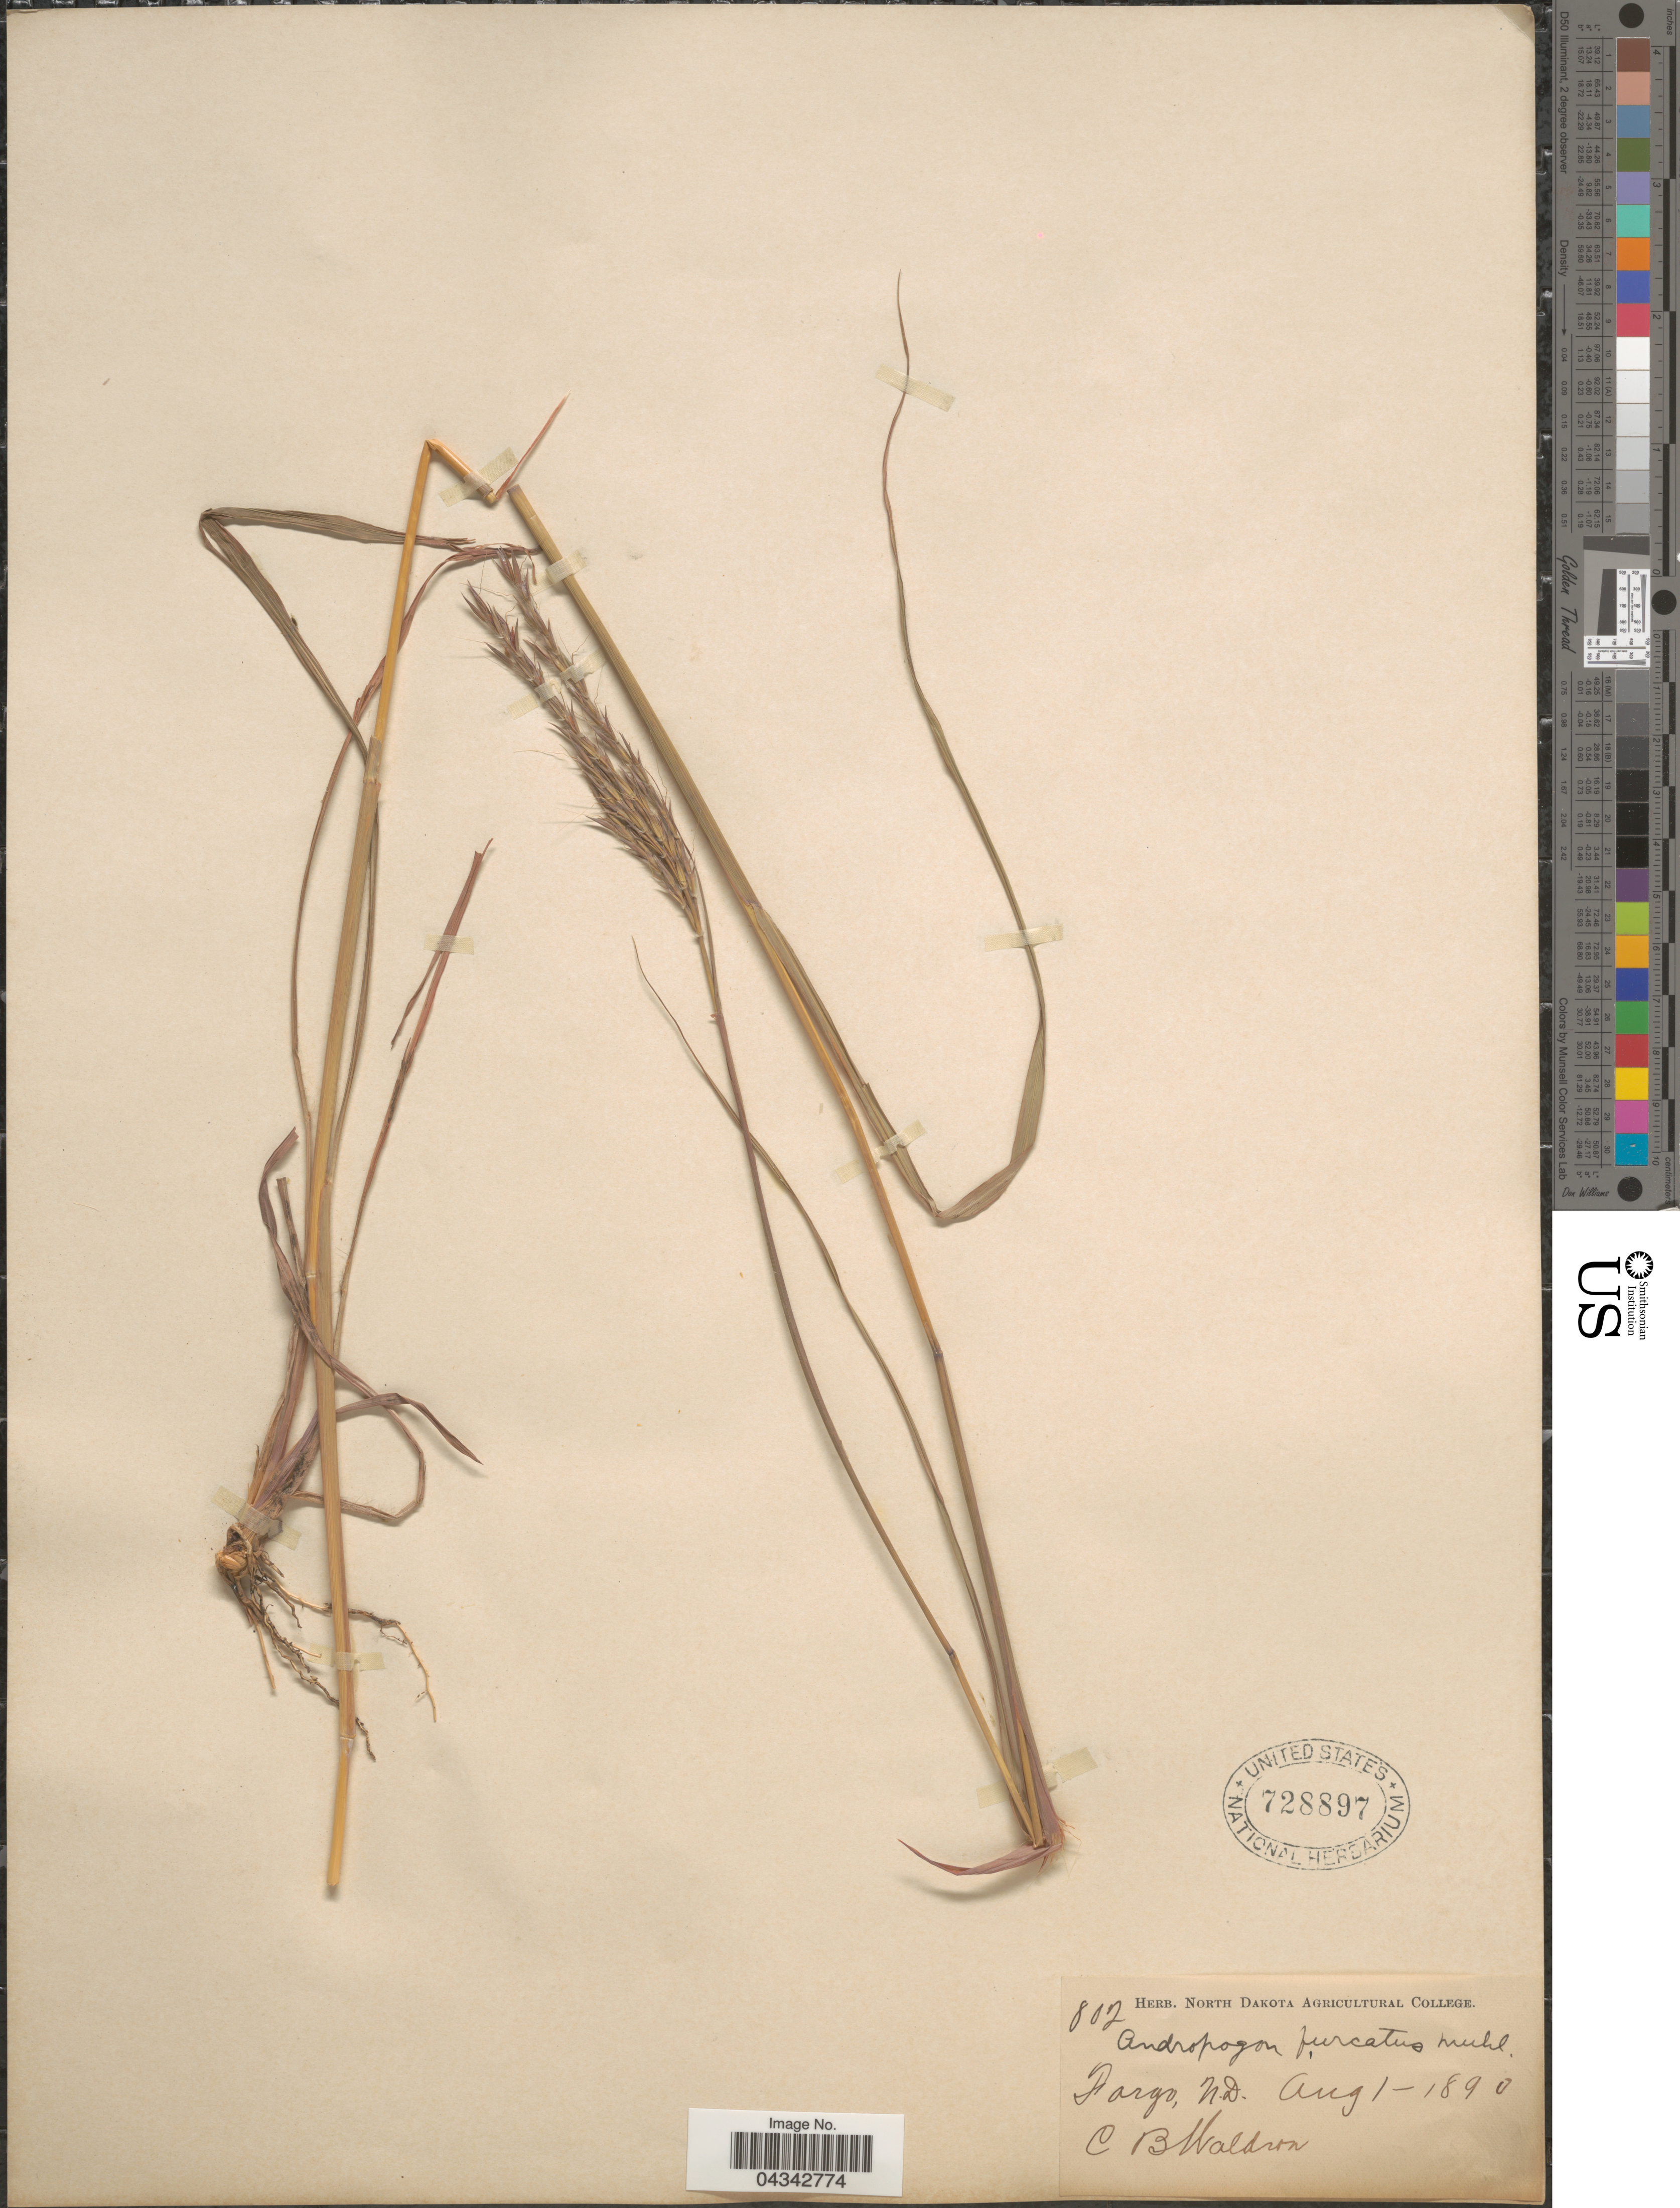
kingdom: Plantae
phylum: Tracheophyta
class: Liliopsida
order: Poales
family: Poaceae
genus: Andropogon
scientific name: Andropogon gerardii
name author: Vitman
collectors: C. Waldron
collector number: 802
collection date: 1890-08-01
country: United States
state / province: North Dakota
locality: Fargo.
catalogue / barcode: US 728897